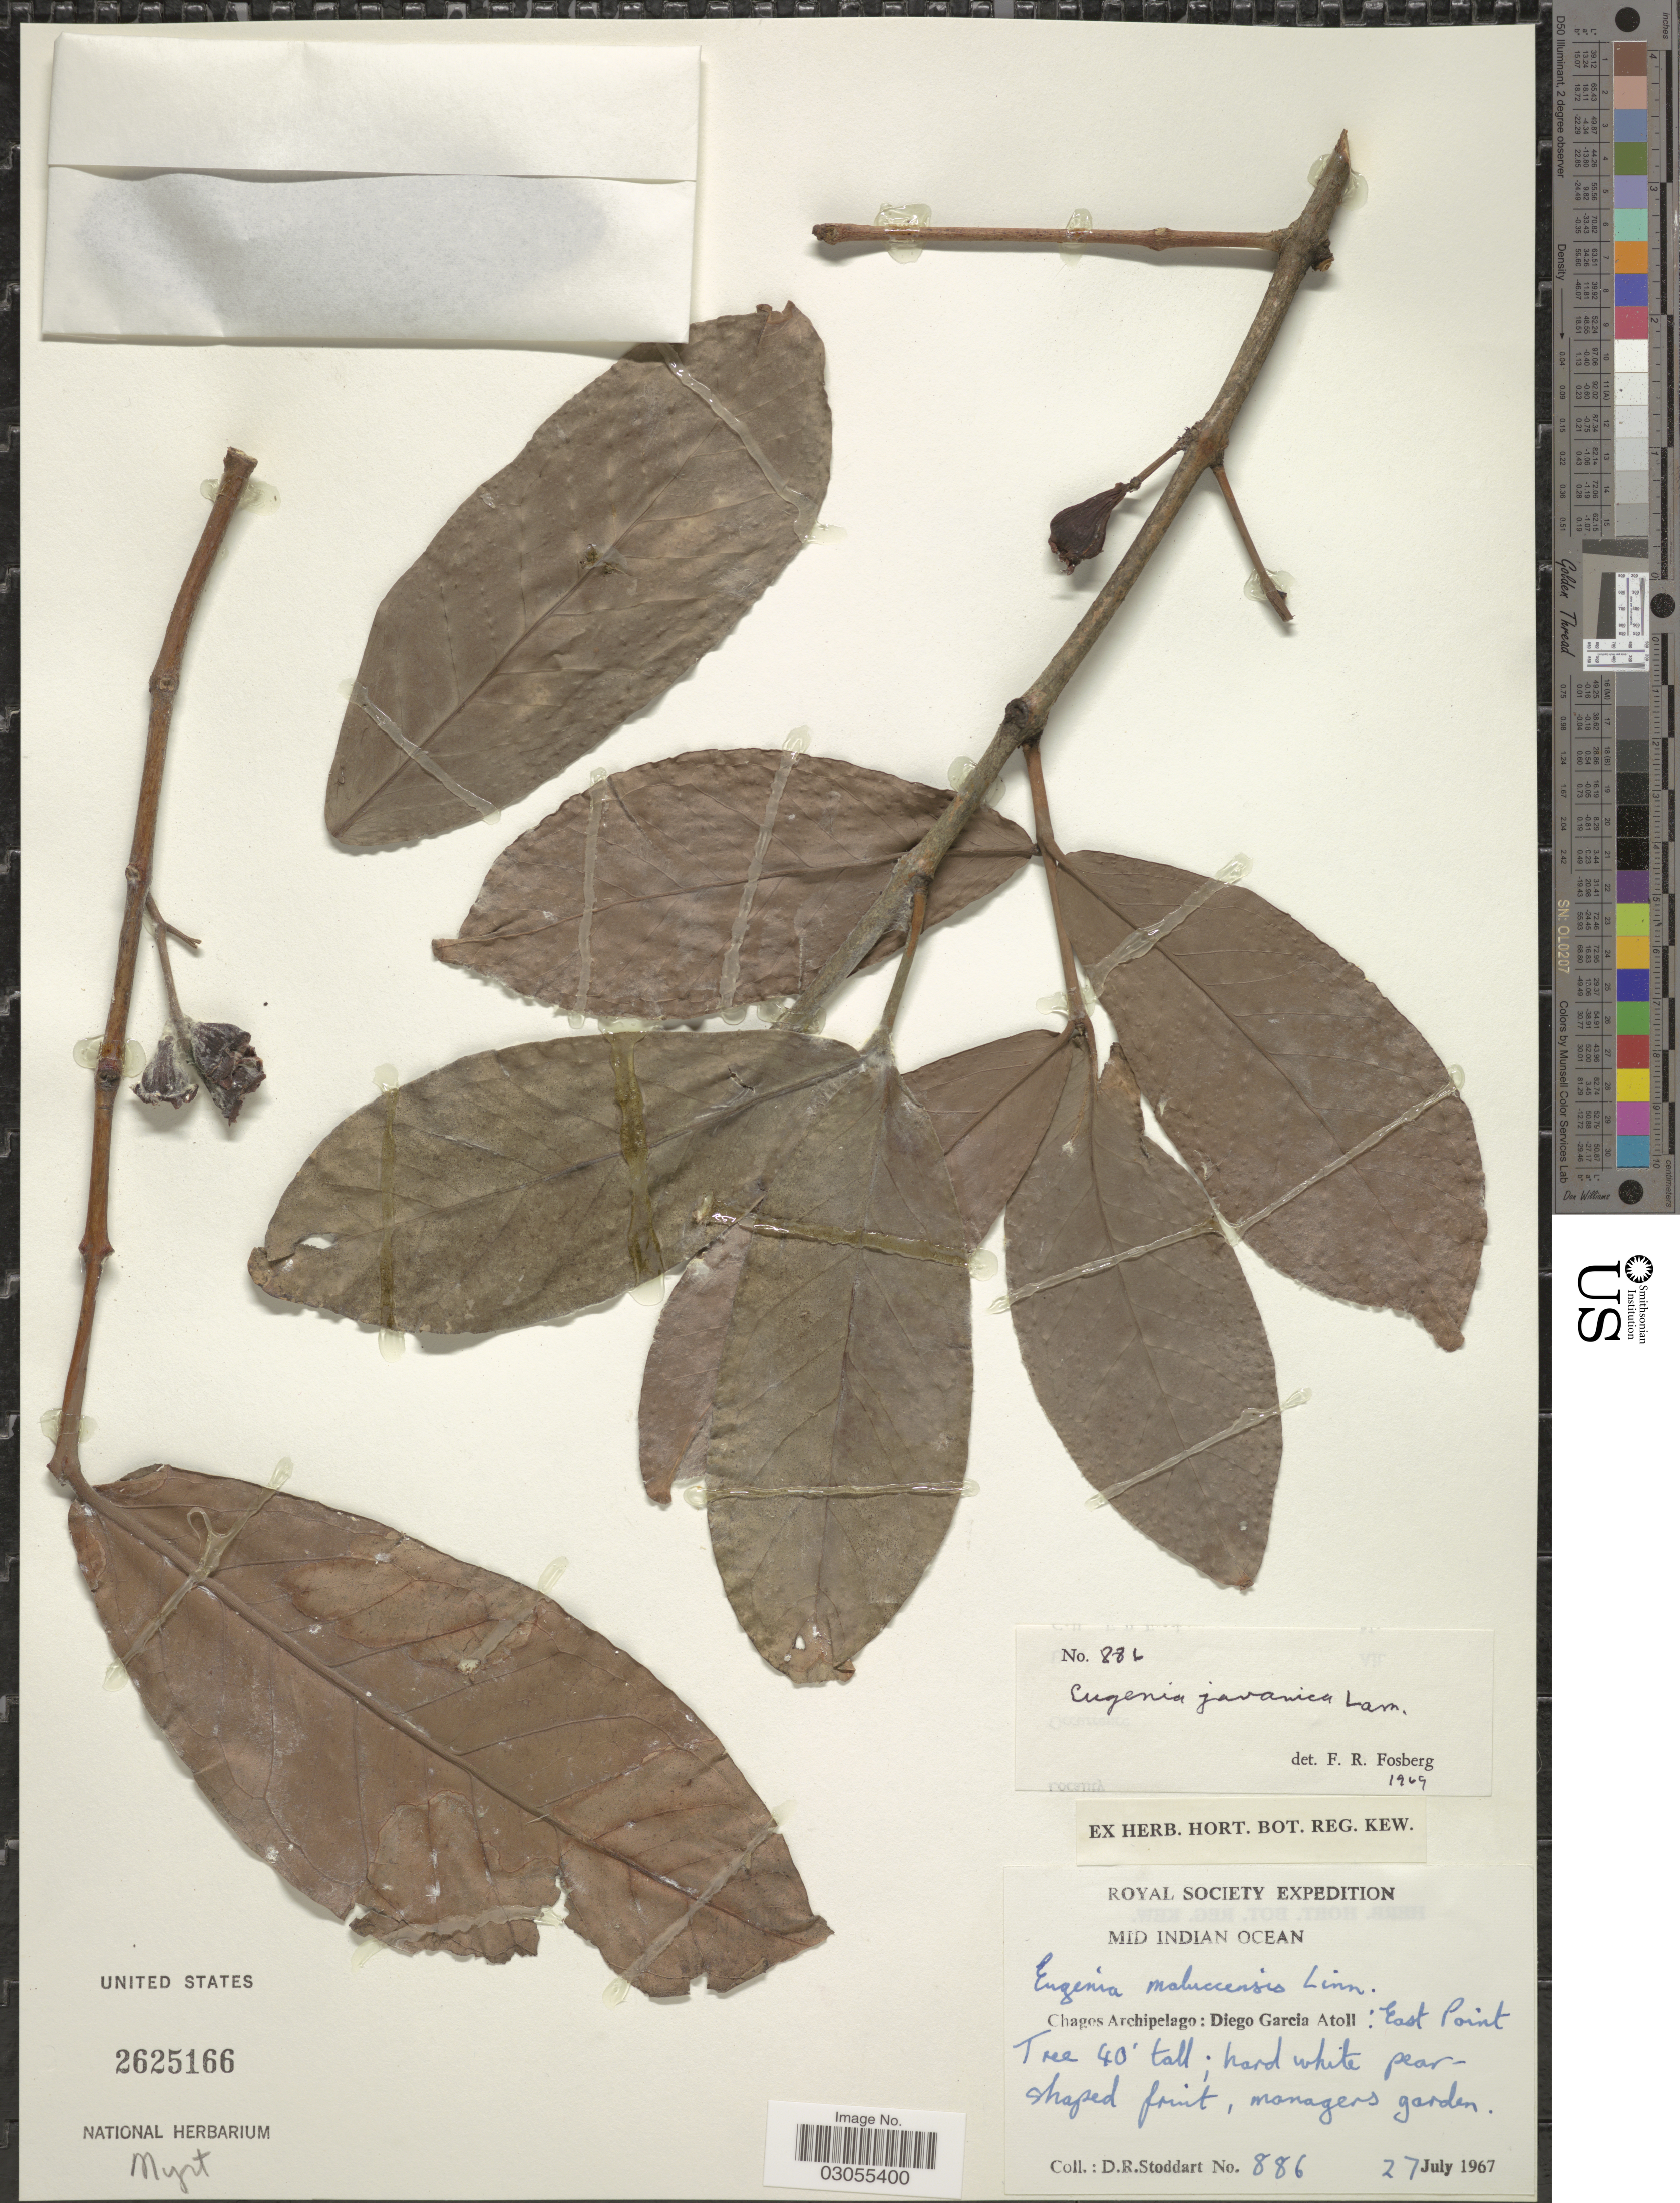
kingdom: Plantae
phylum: Tracheophyta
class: Magnoliopsida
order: Myrtales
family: Myrtaceae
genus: Syzygium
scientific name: Syzygium samarangense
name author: (Blume) Merr. & L.M. Perry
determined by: Strong, Mark T., (BOT), Smithsonian Institution - National Museum of Natural History (UNITED STATES)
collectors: D. R. Stoddart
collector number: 886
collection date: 1967-07-27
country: British Indian Ocean Territory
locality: Mid Indian Ocean. Chagos Archipelago: Diego Garcia Atoll: East Point.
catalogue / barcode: US 2625166